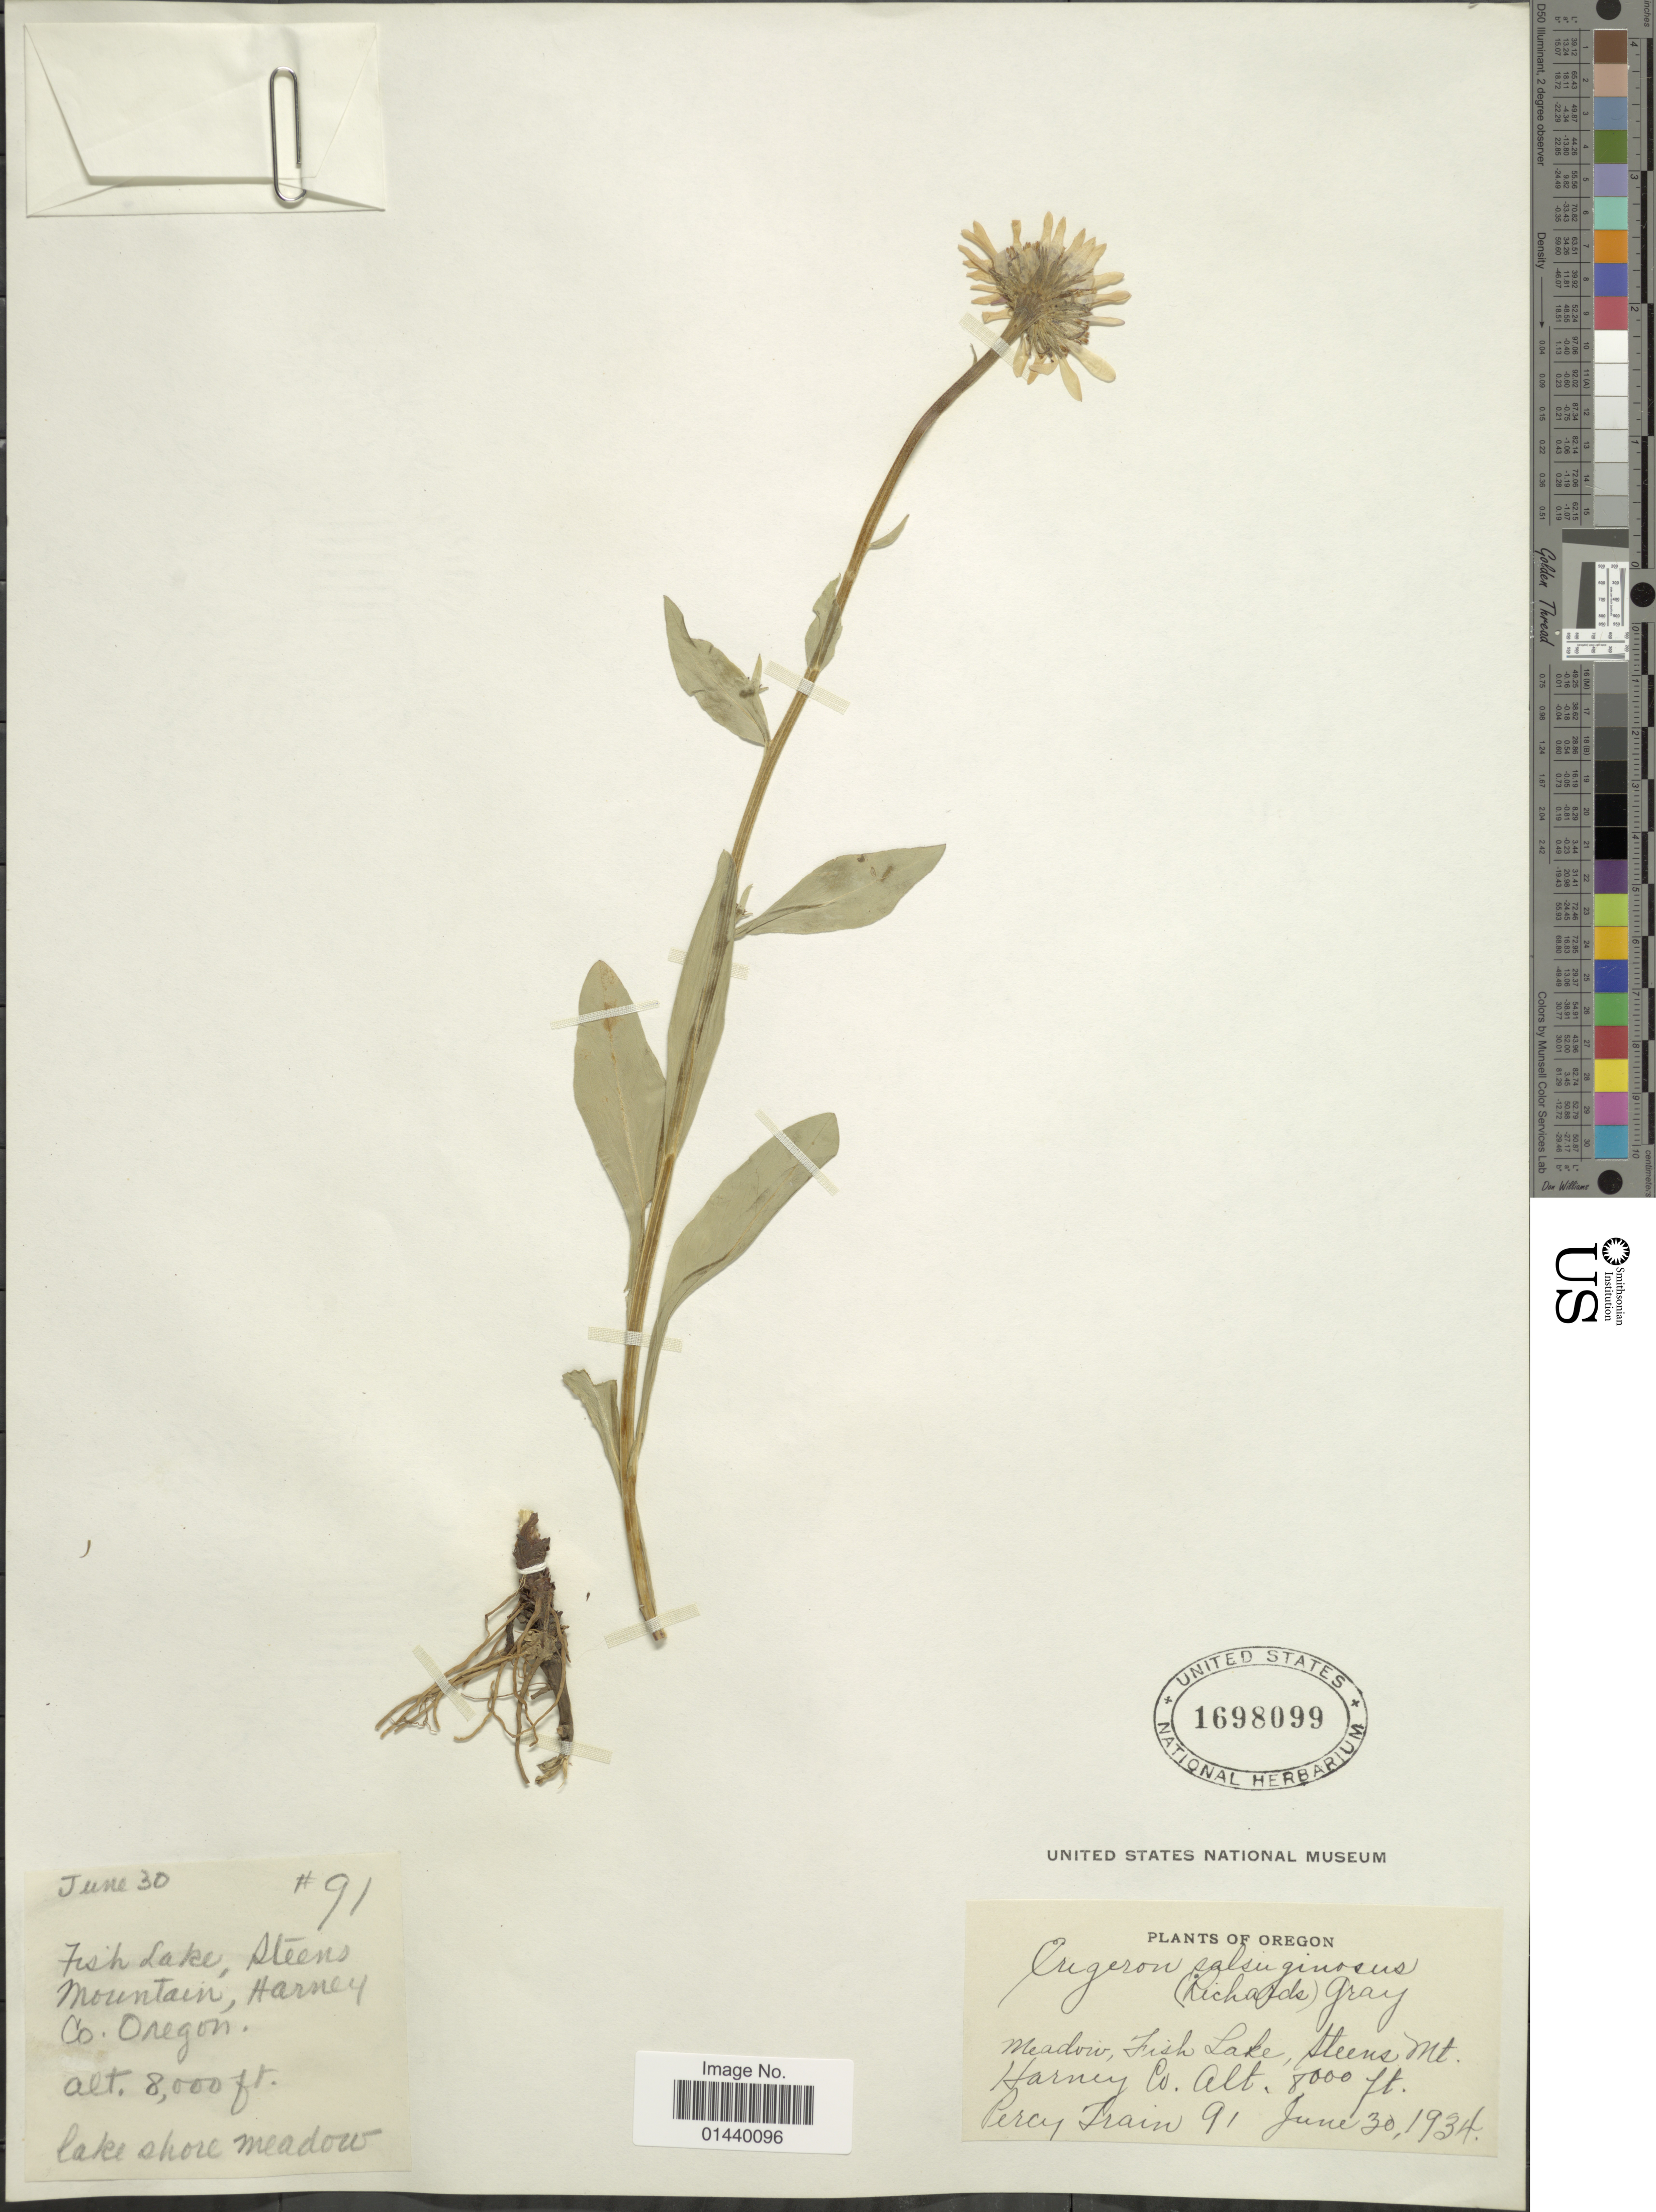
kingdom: Plantae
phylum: Tracheophyta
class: Magnoliopsida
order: Asterales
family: Asteraceae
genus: Erigeron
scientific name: Erigeron salsuginosus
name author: (Richardson ex R. Br.) A. Gray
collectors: P. Train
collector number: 91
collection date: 1934-06-30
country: United States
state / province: Oregon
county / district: Harney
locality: Fish Lake, Steens Mountains, Harney Co.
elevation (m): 2438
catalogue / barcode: US 1698099